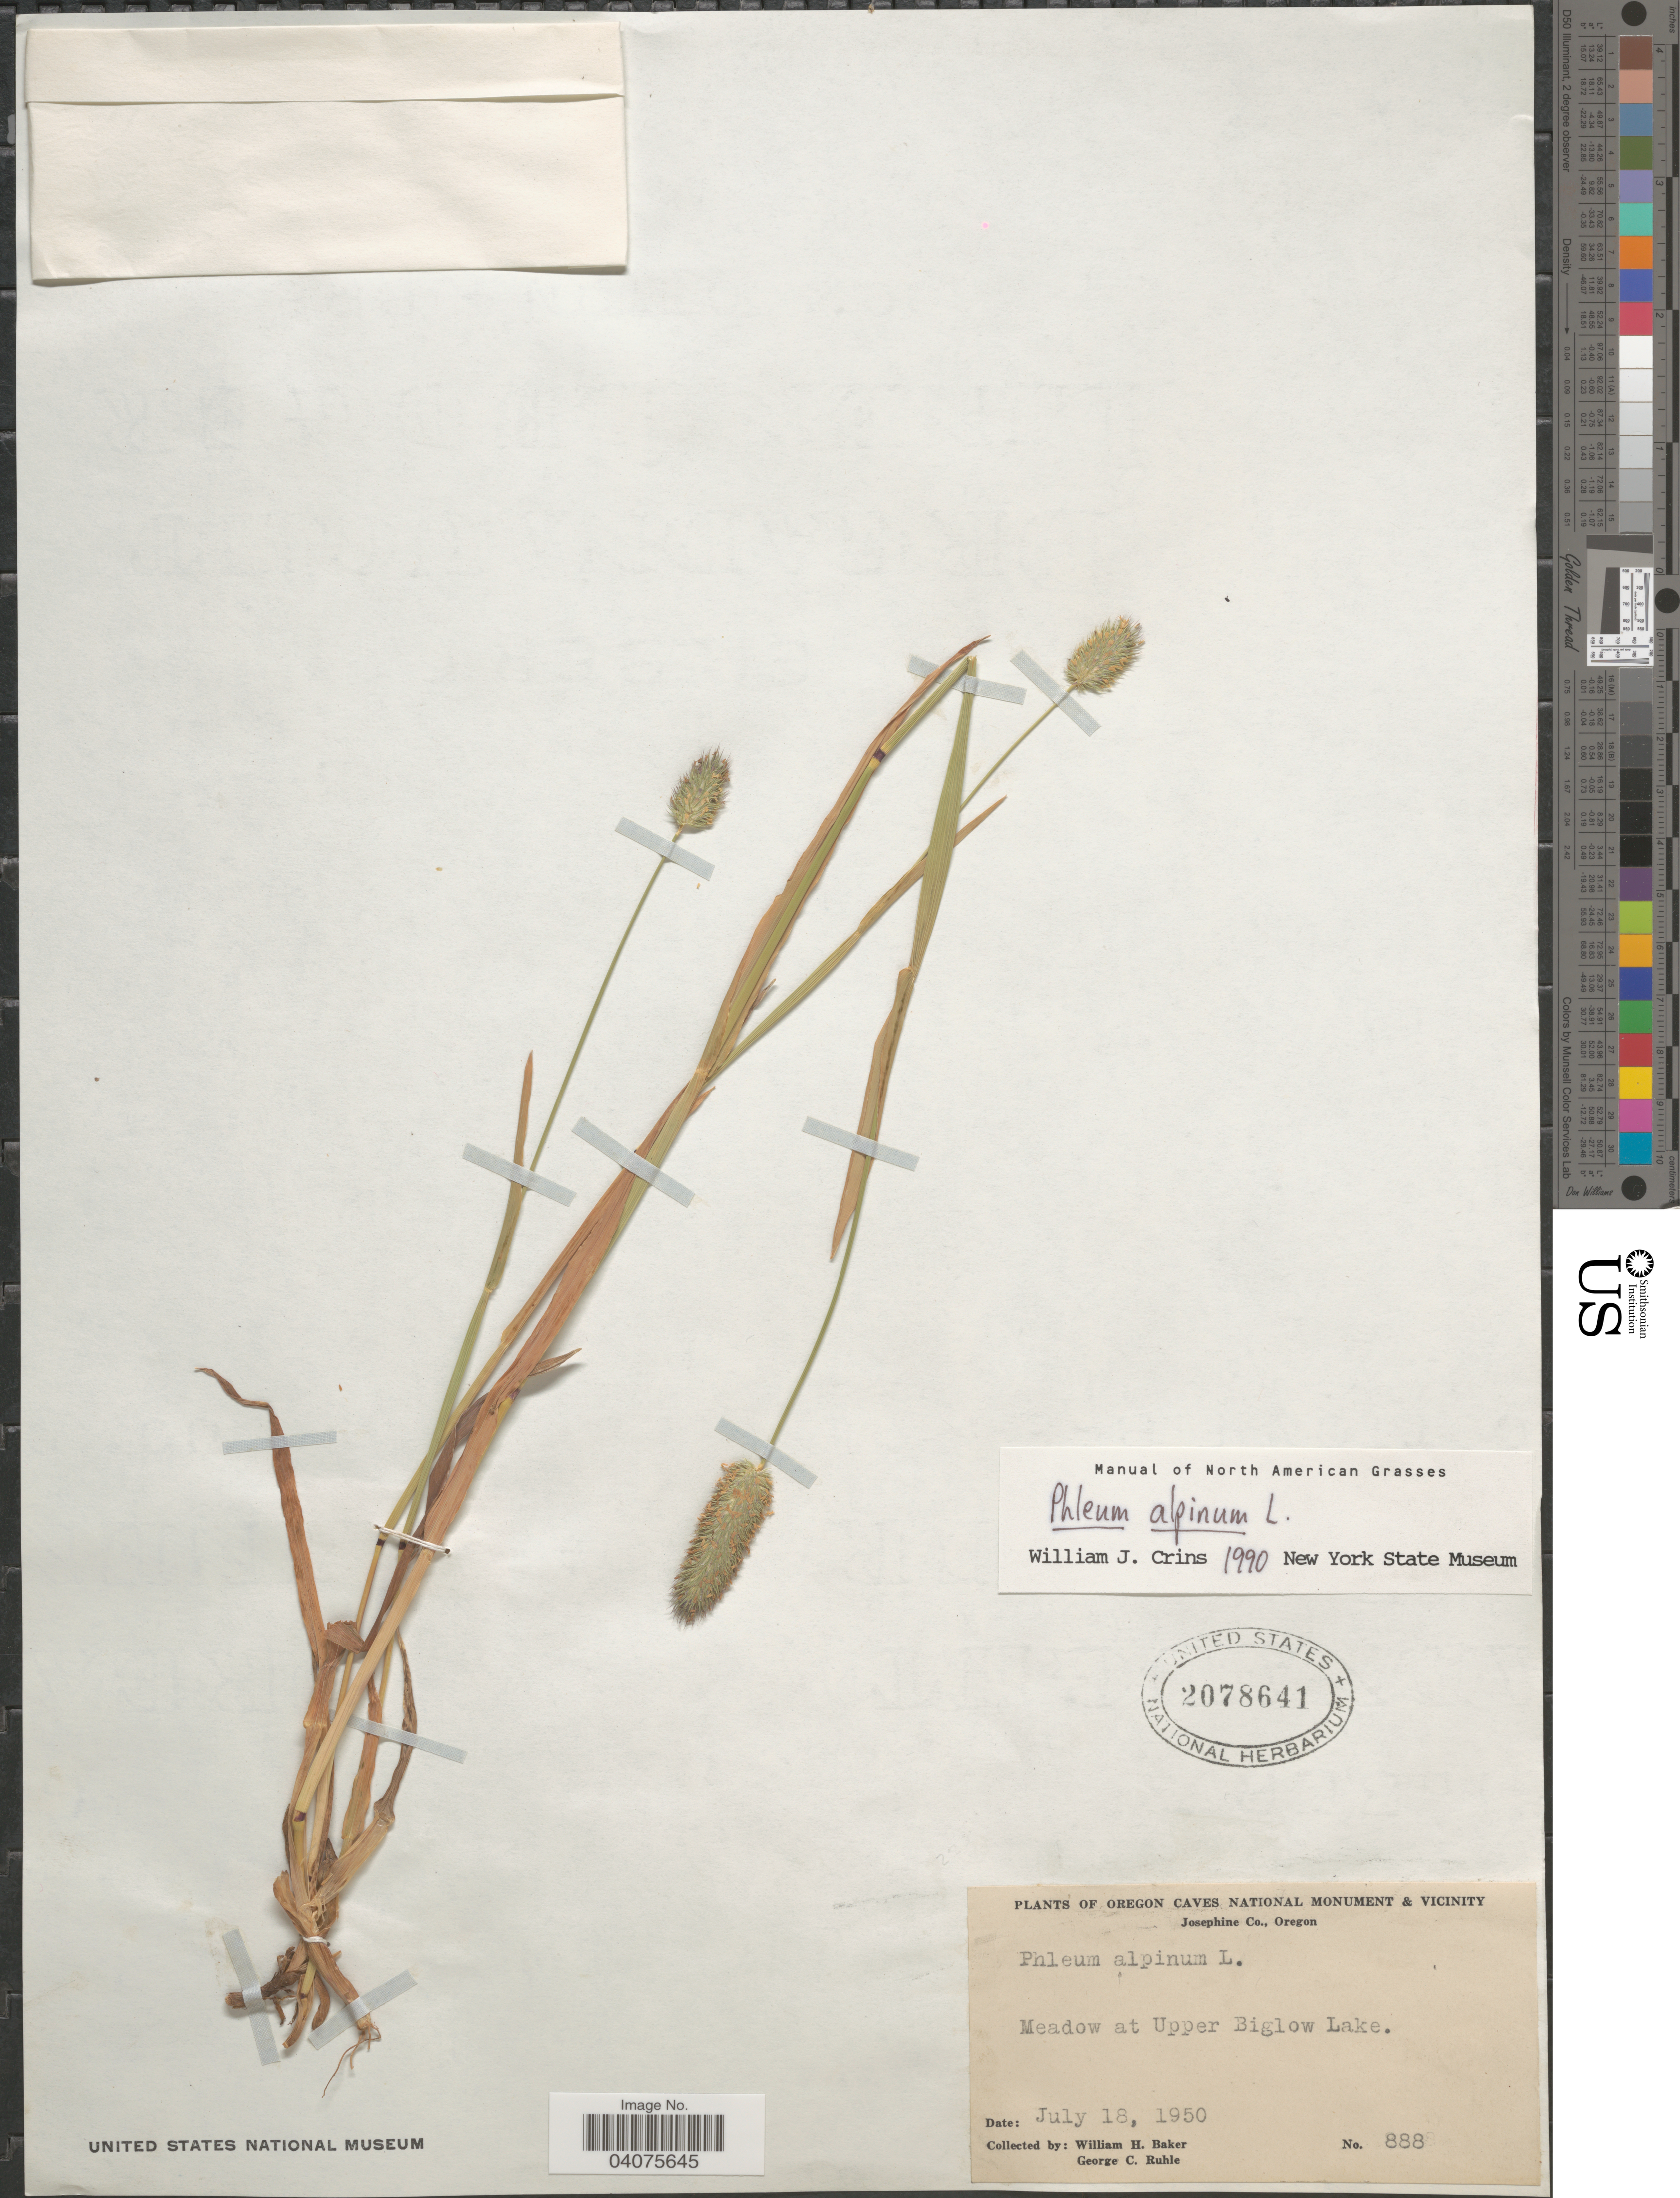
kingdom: Plantae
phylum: Tracheophyta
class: Liliopsida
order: Poales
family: Poaceae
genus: Phleum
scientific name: Phleum alpinum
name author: L.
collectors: W. H. Baker & G. Ruhle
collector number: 888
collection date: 1950-07-18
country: United States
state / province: Oregon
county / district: Josephine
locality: Oregon Caves National Monument & Vicinity. Josephine Co. Meadow at Upper Biglow Lake.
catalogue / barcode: US 2078641